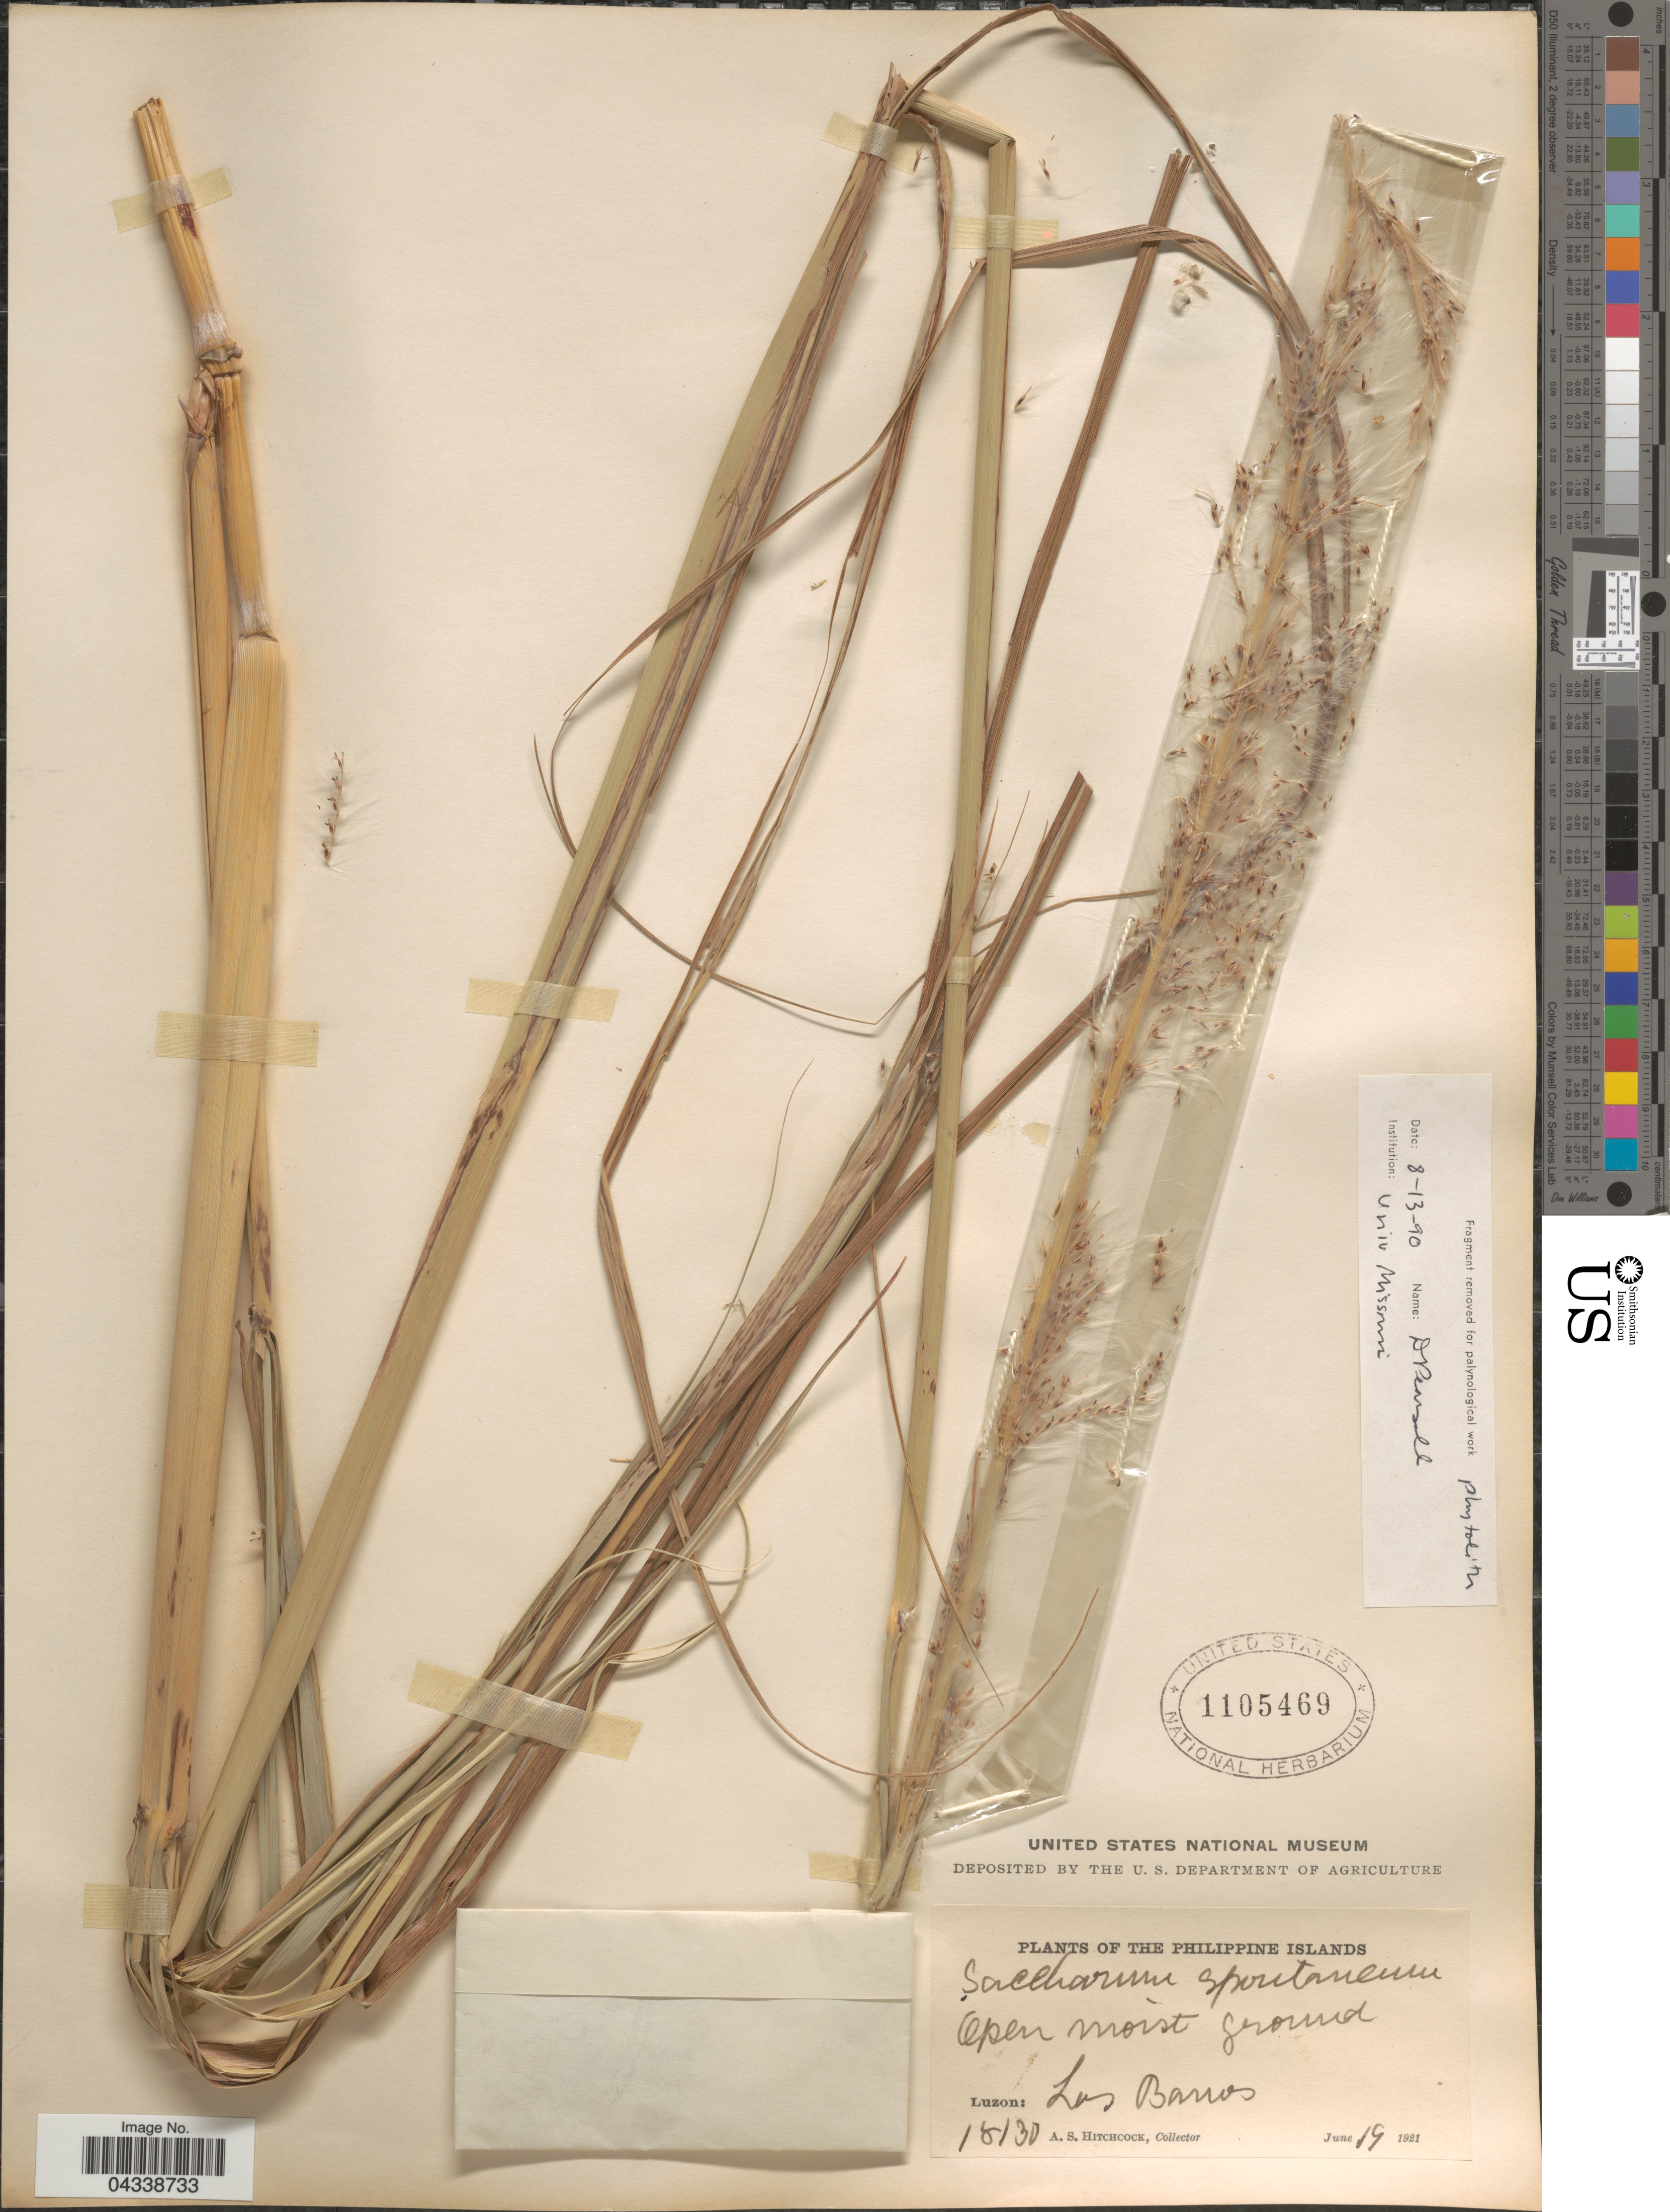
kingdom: Plantae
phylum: Tracheophyta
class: Liliopsida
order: Poales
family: Poaceae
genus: Saccharum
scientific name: Saccharum spontaneum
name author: L.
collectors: A. S. Hitchcock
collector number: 18130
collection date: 1921-06-19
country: Philippines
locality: The Philippine Islands. Luzon: Los Banos.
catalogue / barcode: US 1105469